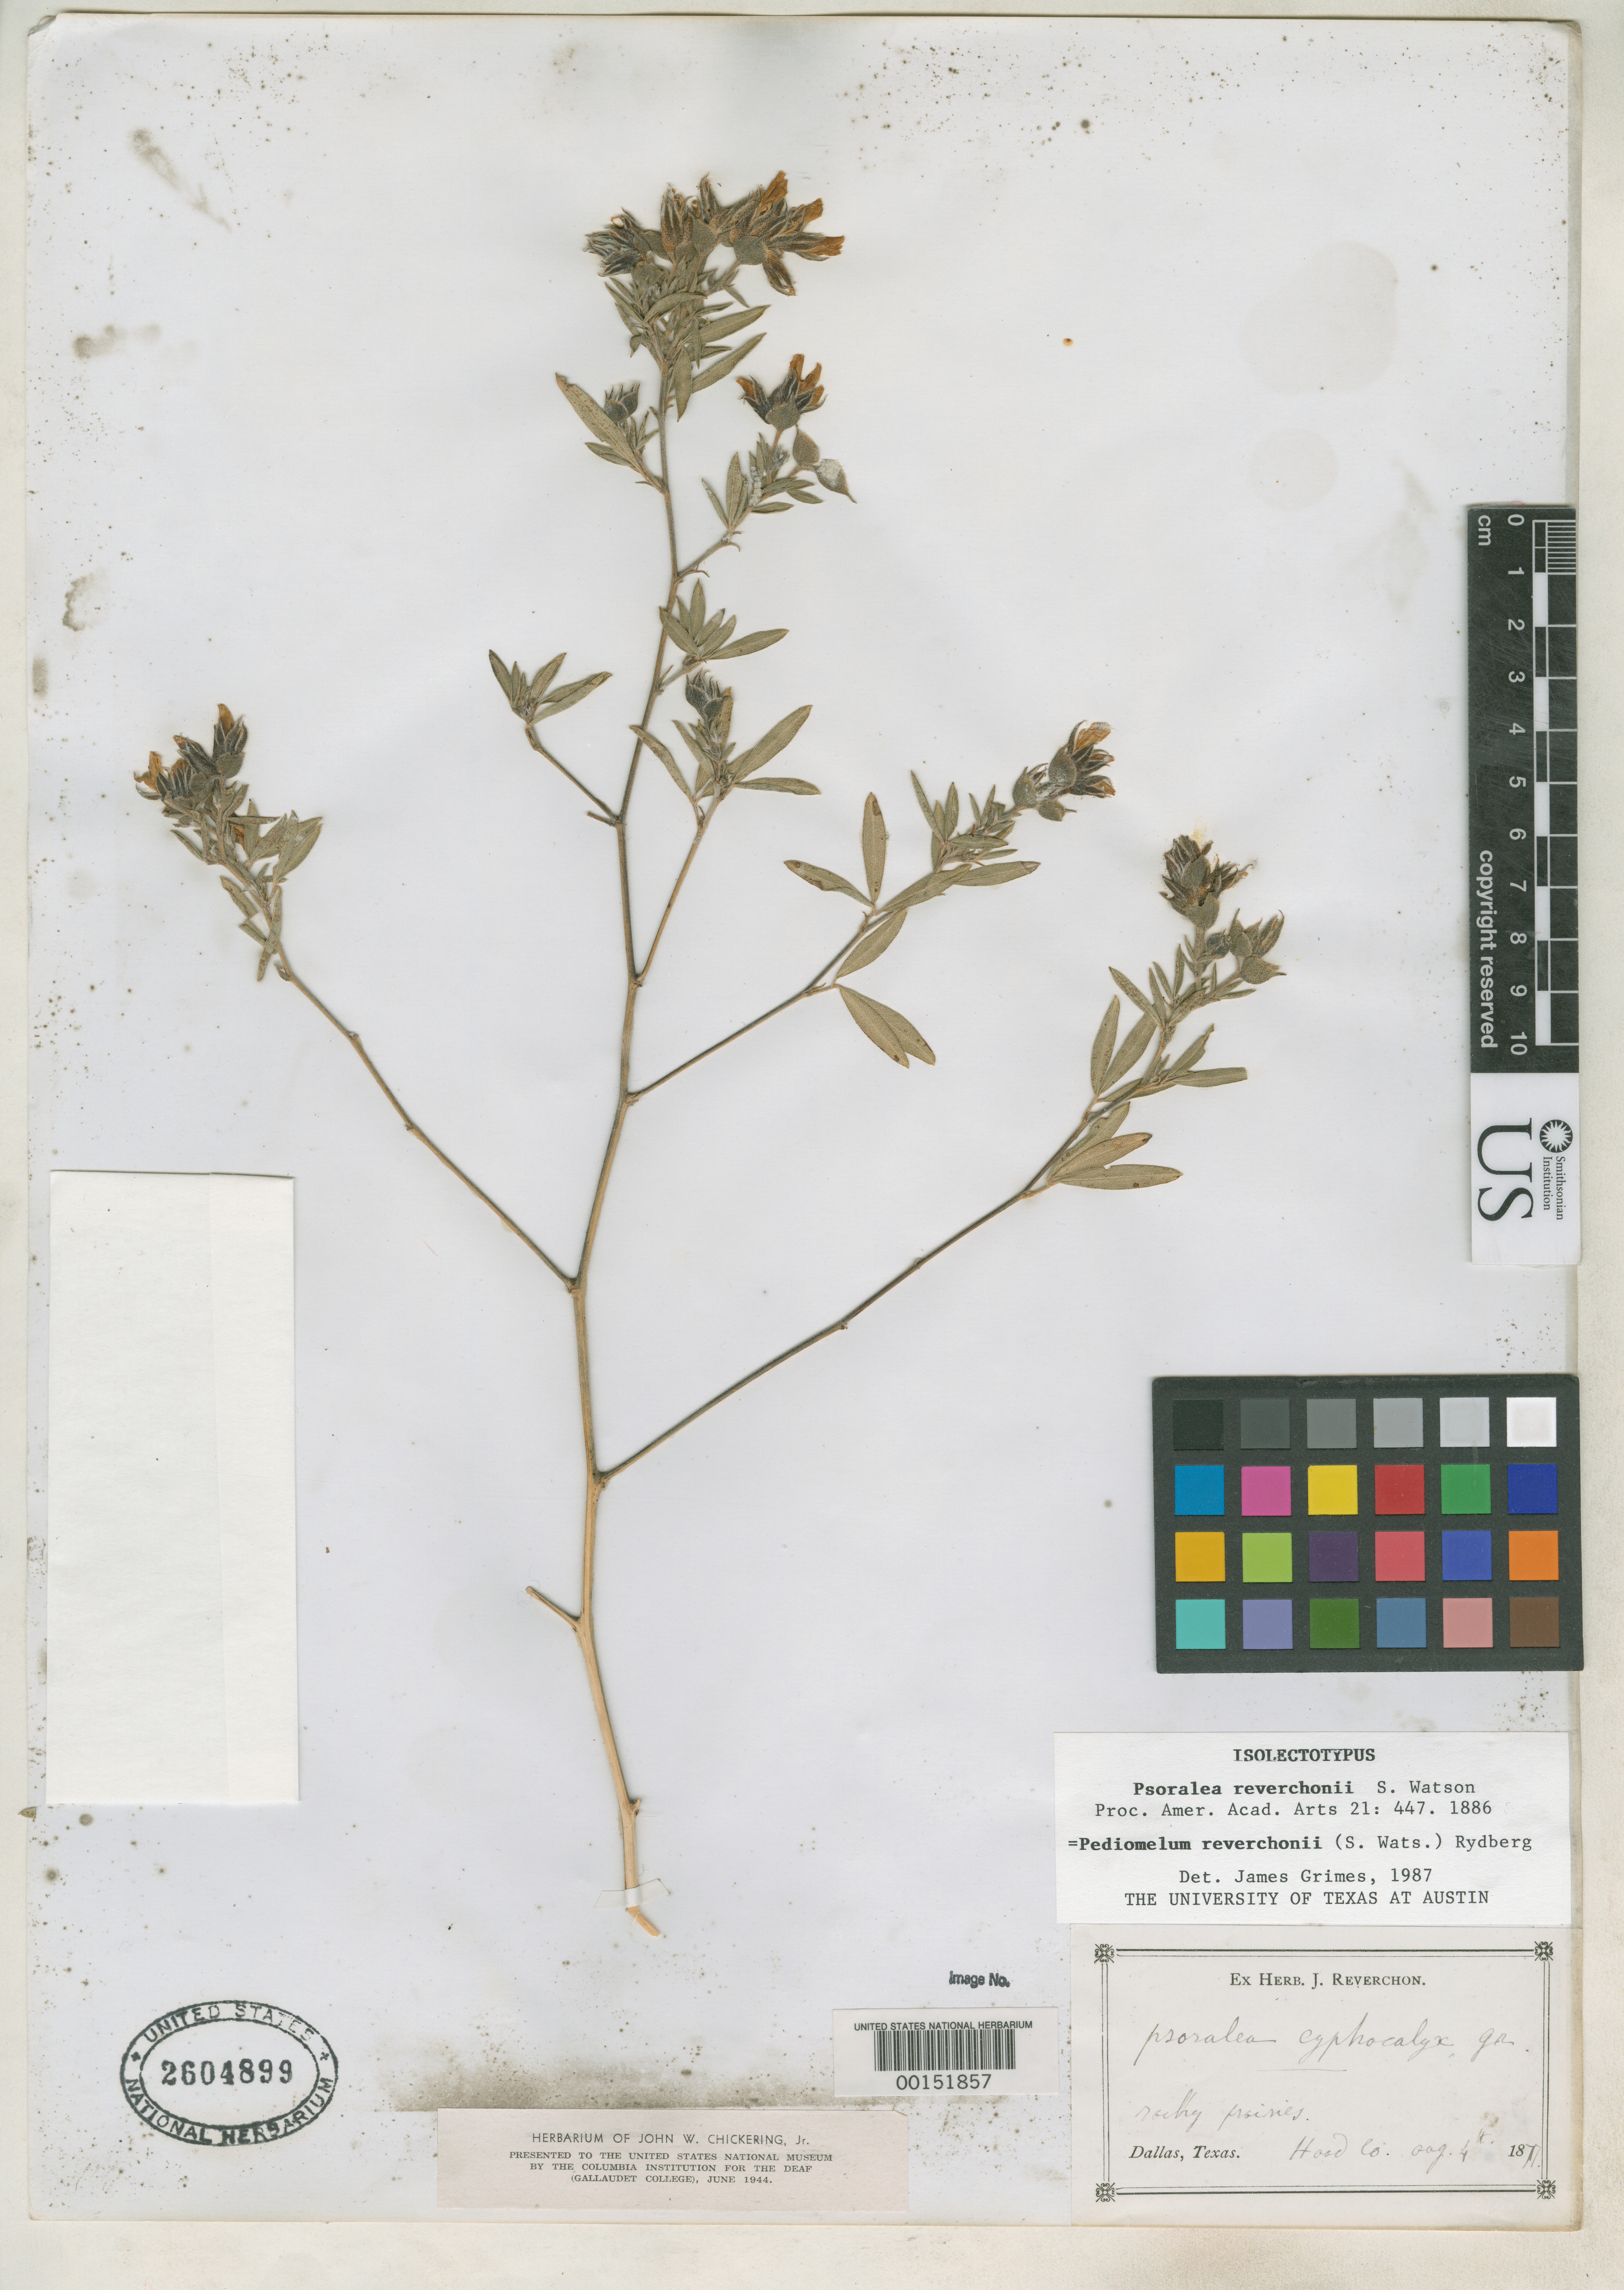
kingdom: Plantae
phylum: Tracheophyta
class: Magnoliopsida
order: Fabales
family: Fabaceae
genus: Psoralea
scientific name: Psoralea reverchonii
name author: S. Watson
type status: Isosyntype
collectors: J. Reverchon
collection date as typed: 04 Aug 1877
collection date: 1877-08-04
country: United States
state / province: Texas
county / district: Hood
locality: Dallas, rocky prairies.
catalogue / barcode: US 2604899